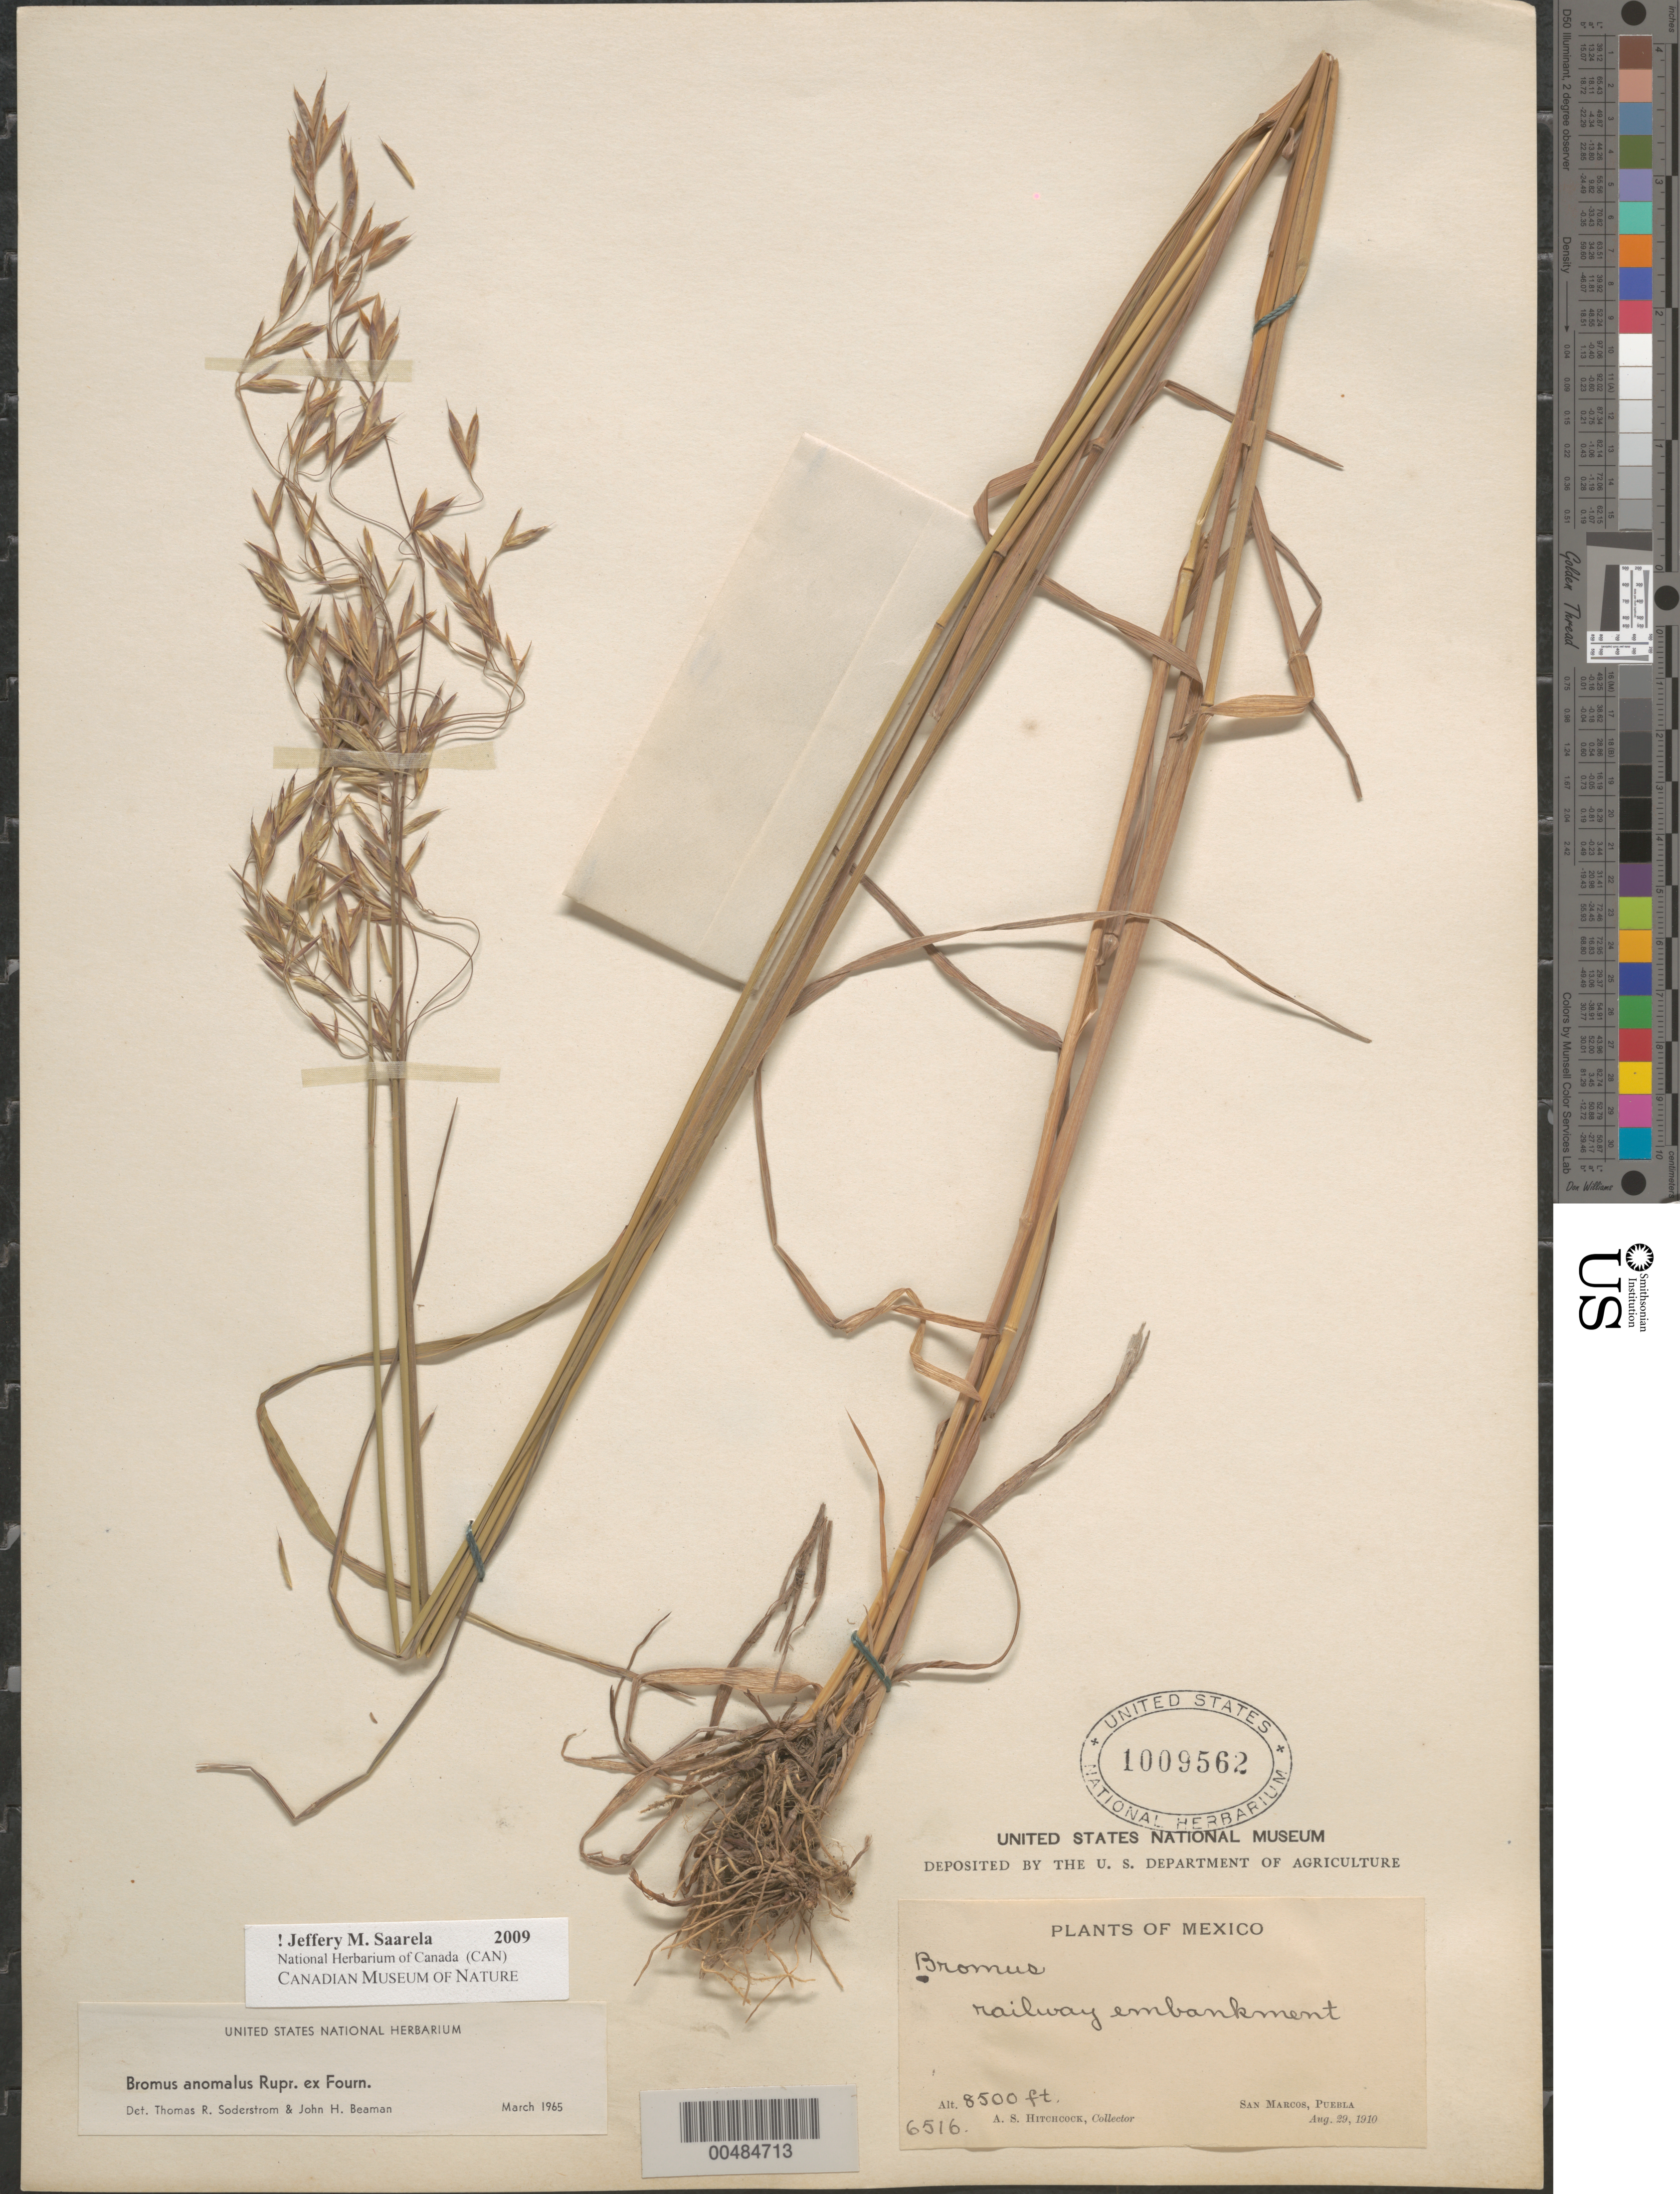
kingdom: Plantae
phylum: Tracheophyta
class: Liliopsida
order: Poales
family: Poaceae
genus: Bromus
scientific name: Bromus anomalus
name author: Rupr. ex E. Fourn.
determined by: Soderstrom, T. R.; Beaman, J. H.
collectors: A. S. Hitchcock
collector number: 6516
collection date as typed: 29 Aug 1910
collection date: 1910-08-29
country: Mexico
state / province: Puebla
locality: San Marcos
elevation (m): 2591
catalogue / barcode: US 1009562